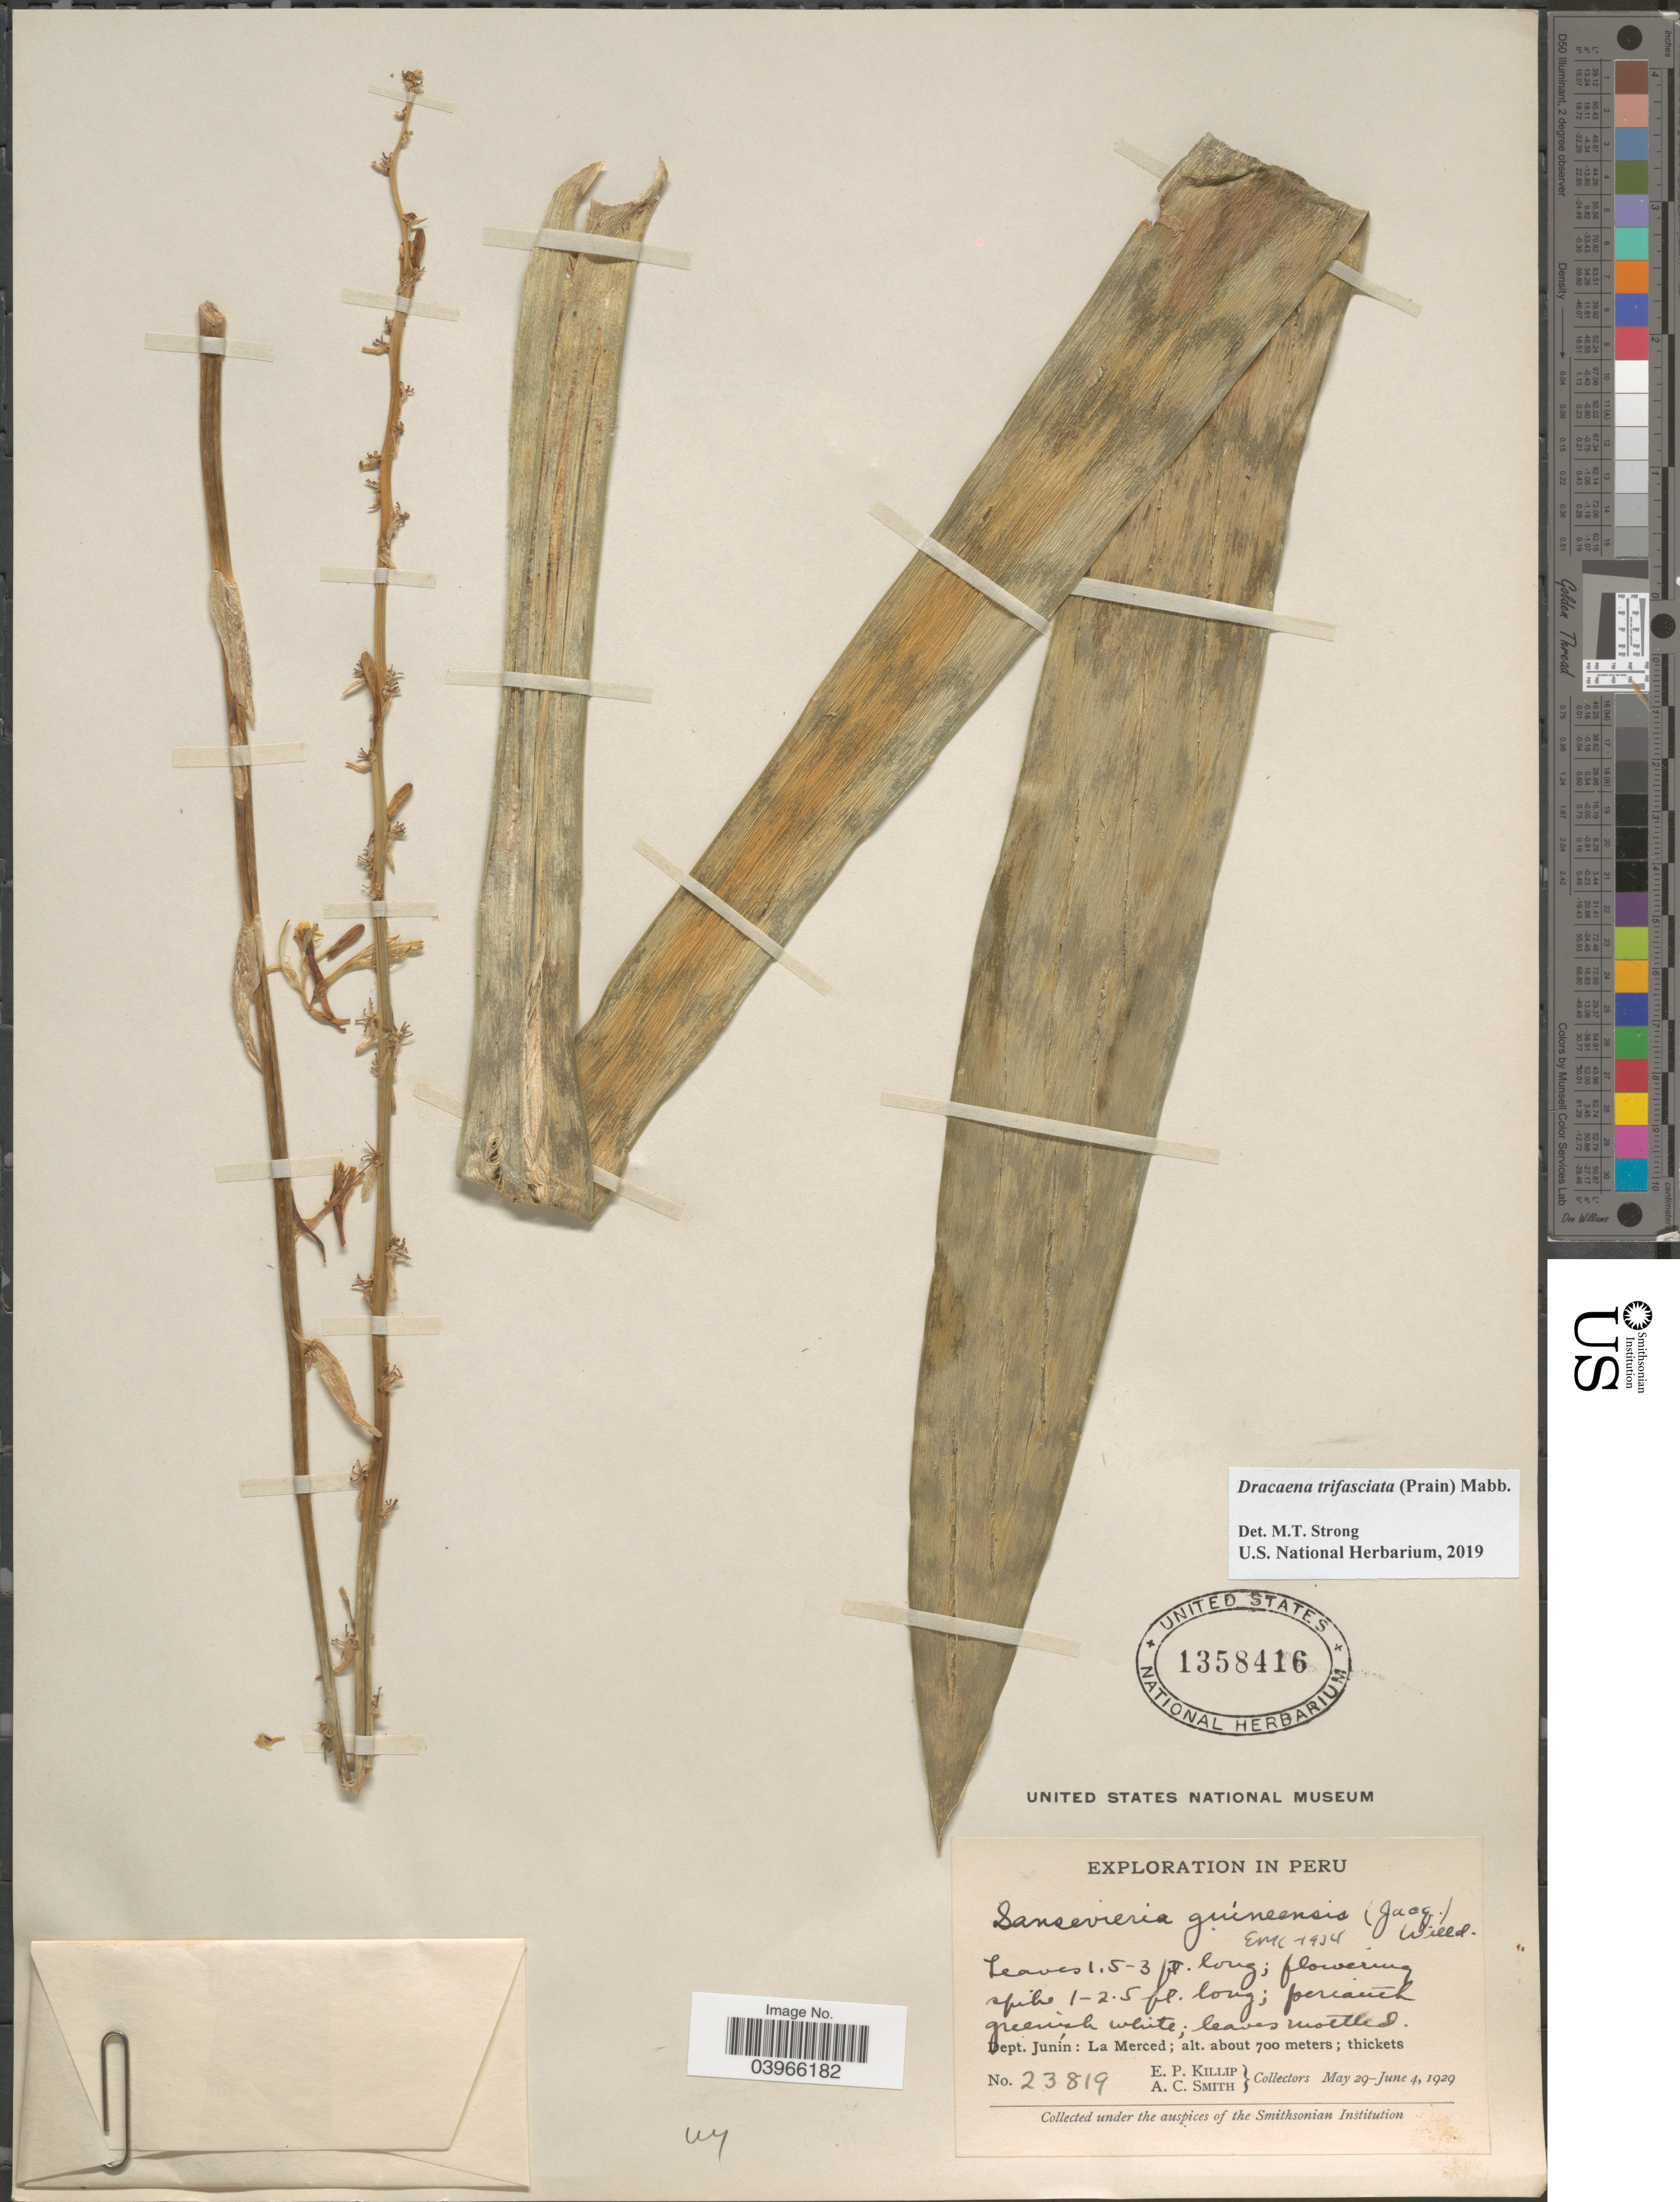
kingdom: Plantae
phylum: Tracheophyta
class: Liliopsida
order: Asparagales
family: Asparagaceae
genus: Dracaena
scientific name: Dracaena trifasciata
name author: (Prain) Mabb.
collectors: E. P. Killip & A. C. Smith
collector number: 23819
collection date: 1929-05-29/1929-06-04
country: Peru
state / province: Junín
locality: Dept. Junín: La Merced.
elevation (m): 700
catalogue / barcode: US 1358416